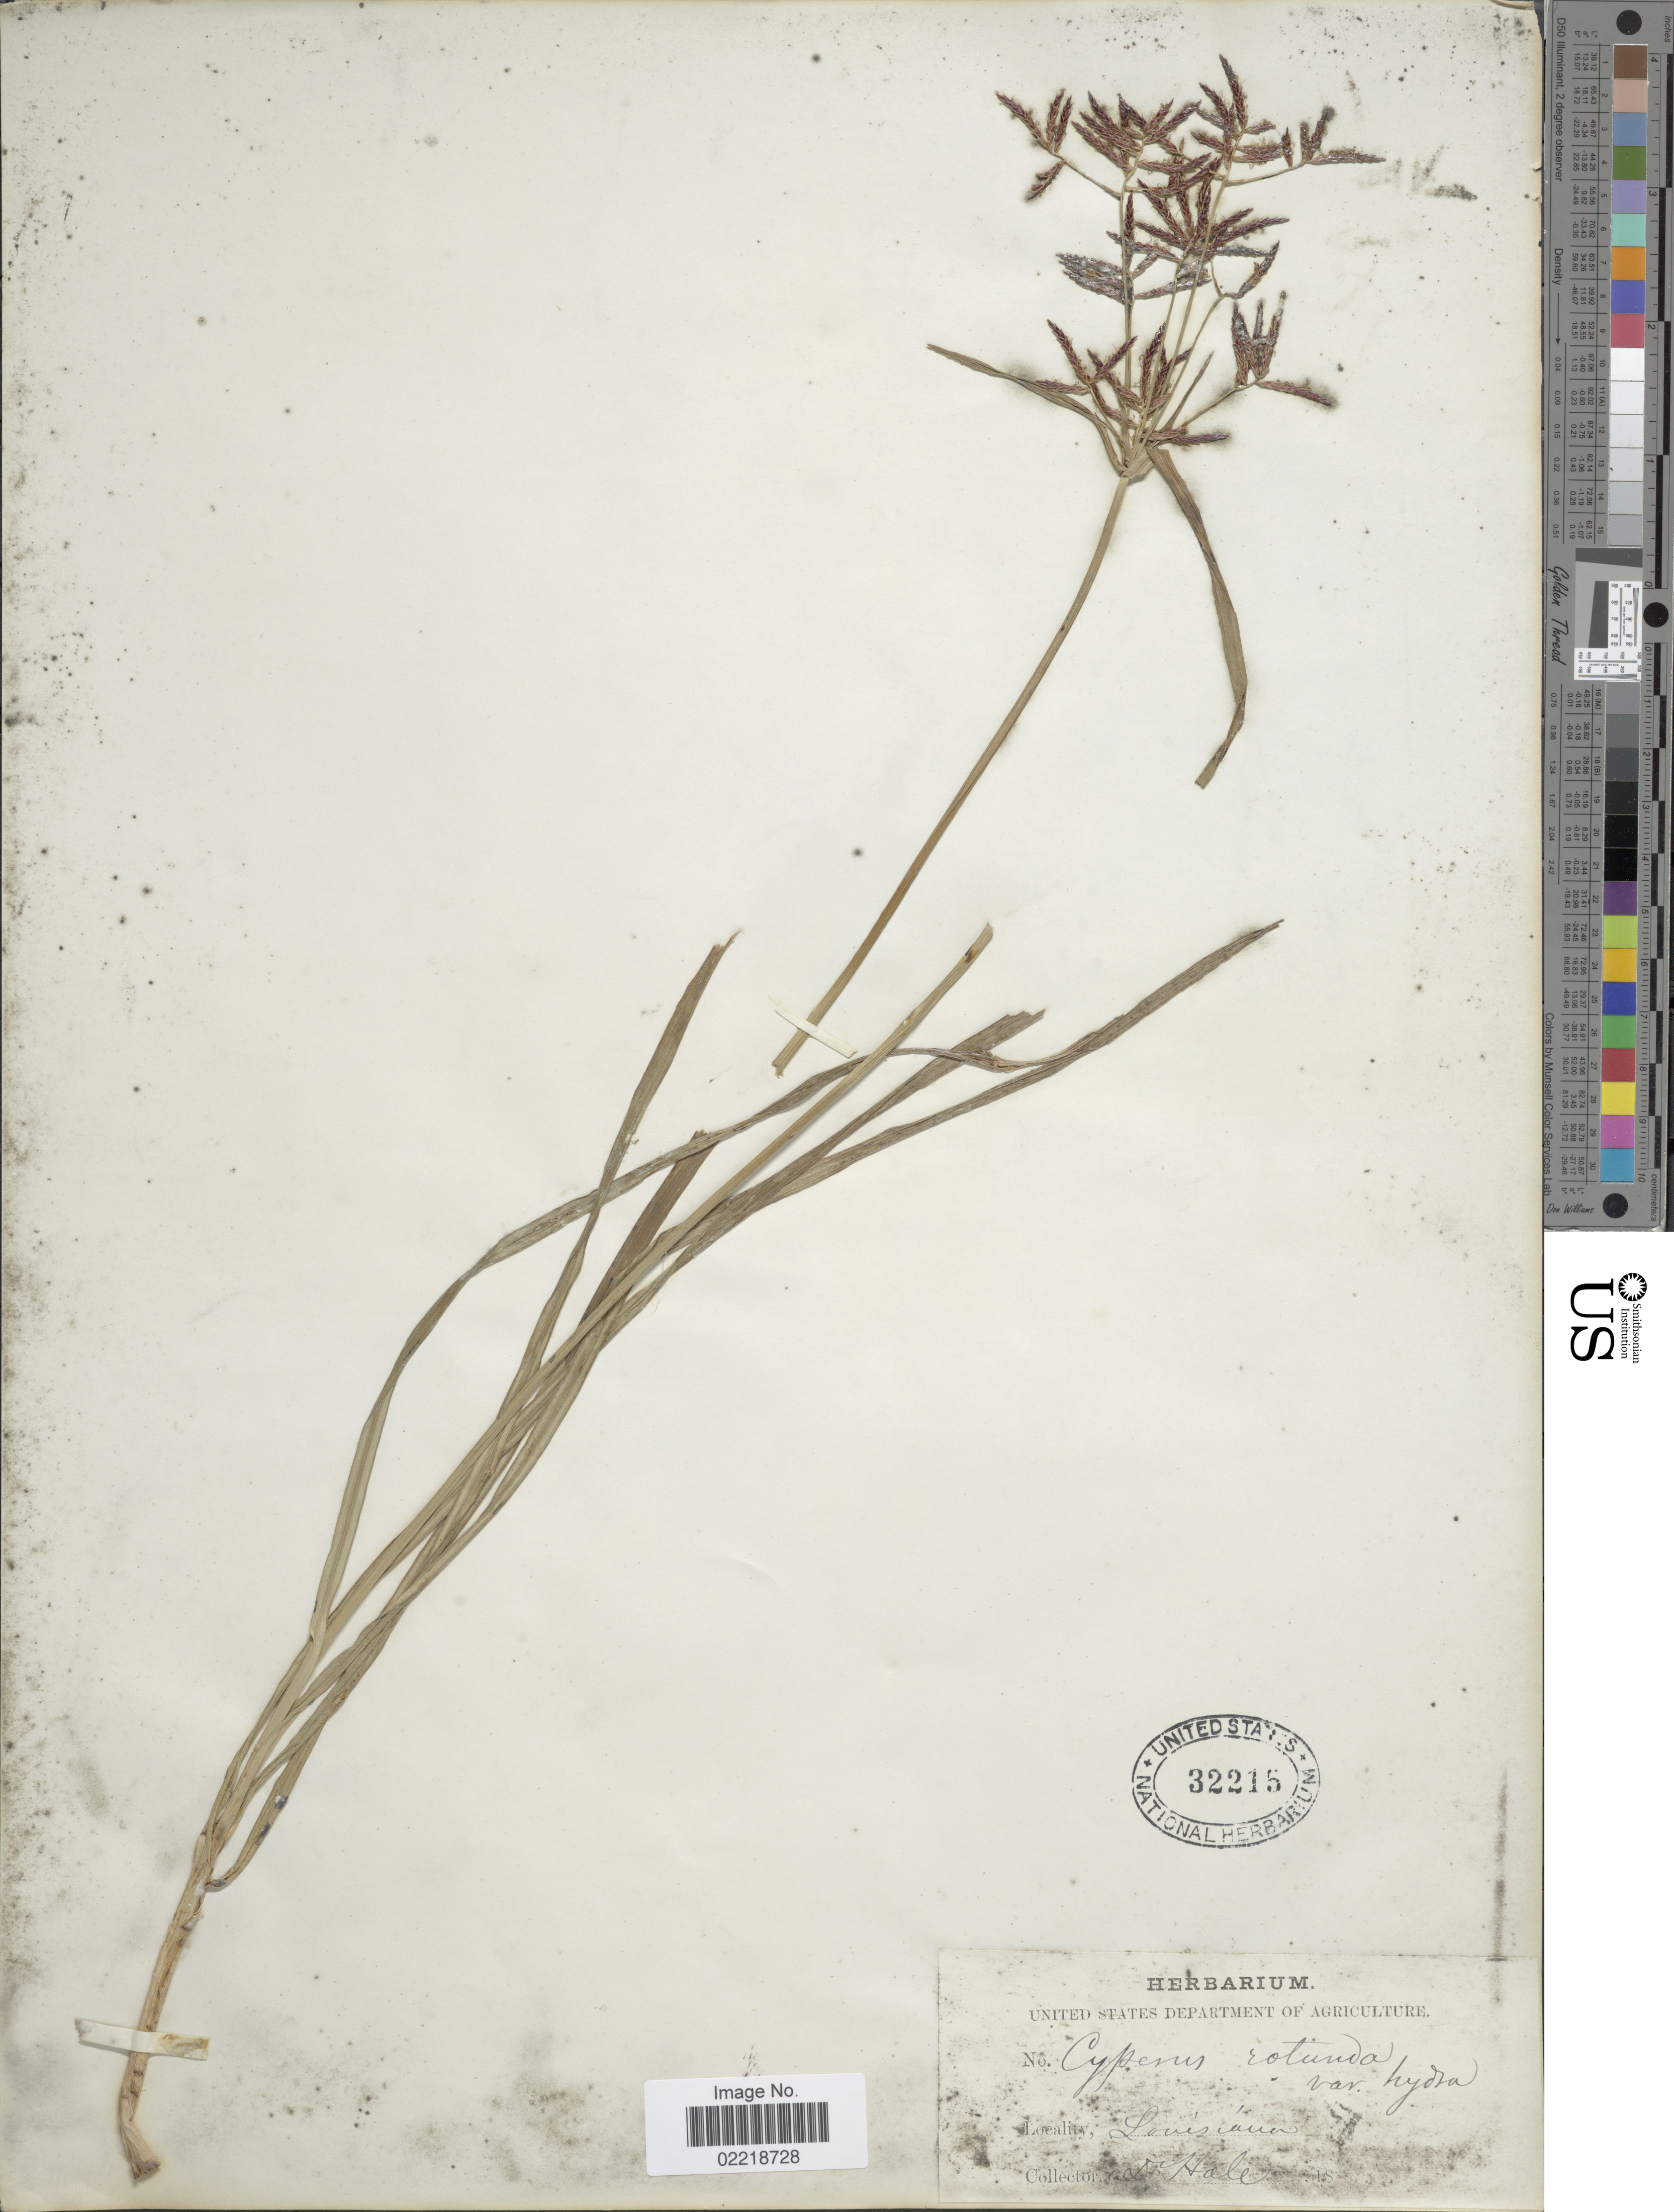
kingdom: Plantae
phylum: Tracheophyta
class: Liliopsida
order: Poales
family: Cyperaceae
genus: Cyperus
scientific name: Cyperus rotundus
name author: L.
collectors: -- Hale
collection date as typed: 18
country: United States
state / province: Louisiana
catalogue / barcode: US 32215